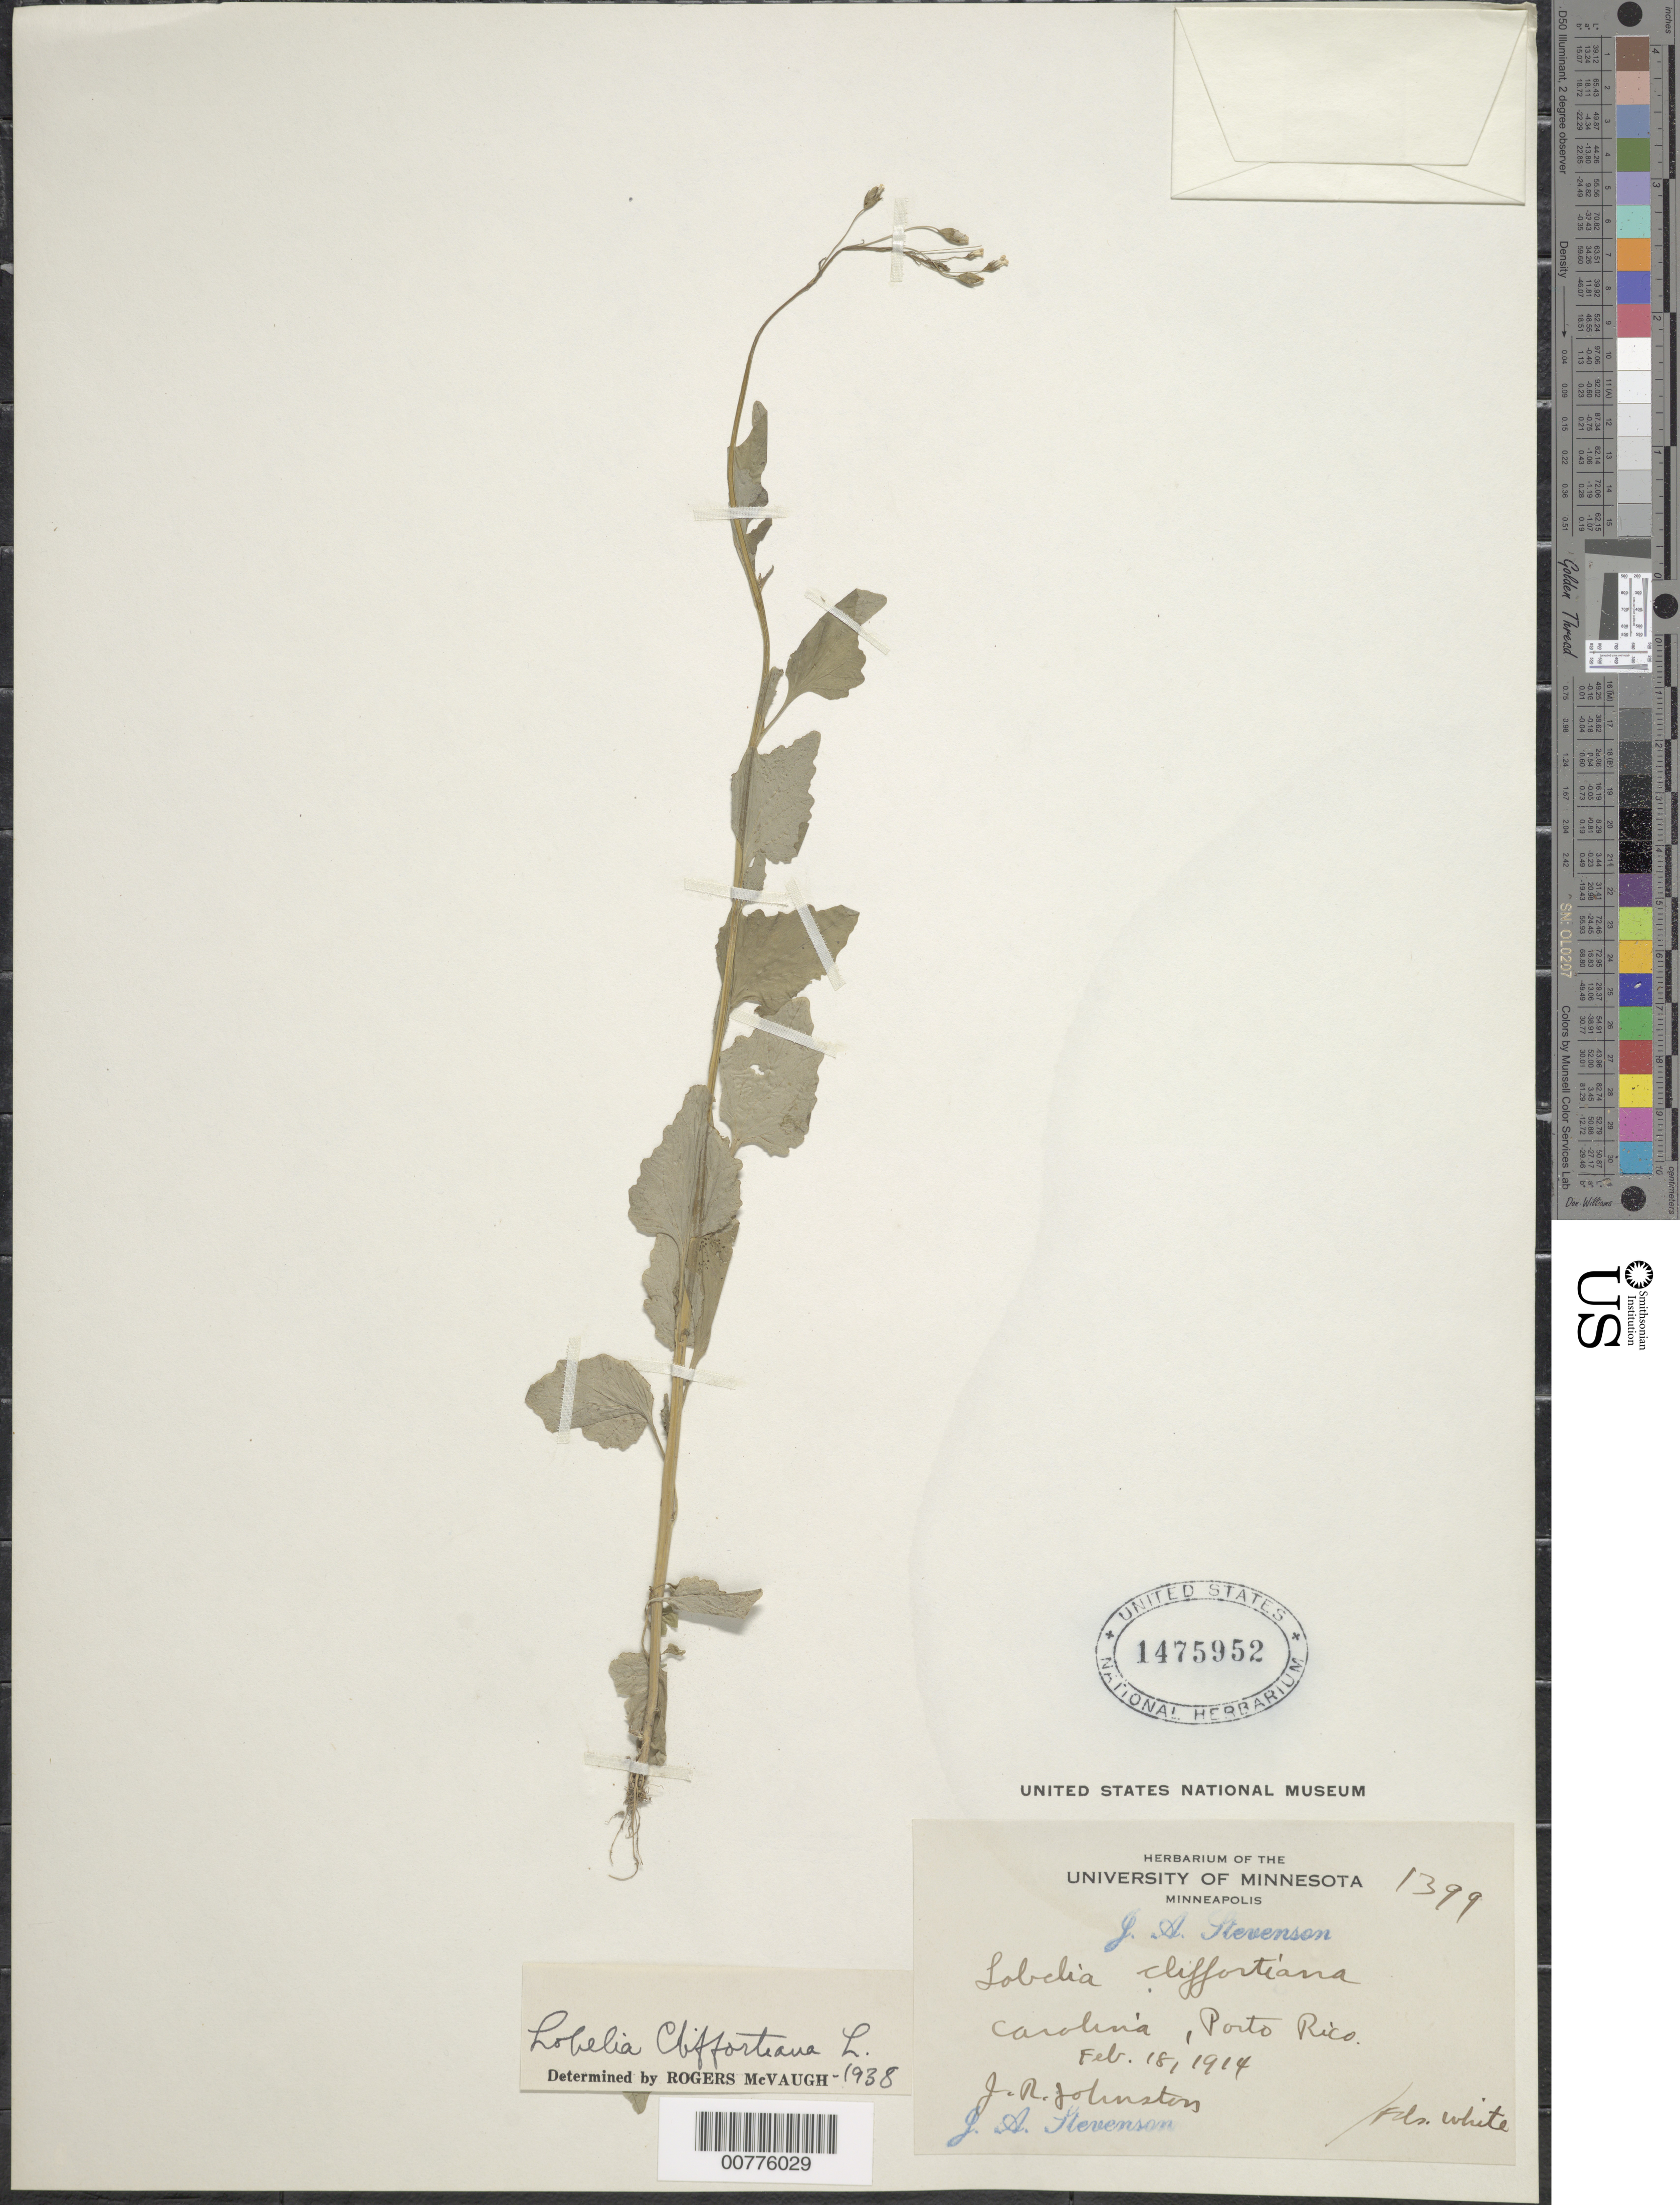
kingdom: Plantae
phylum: Tracheophyta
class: Magnoliopsida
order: Asterales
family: Campanulaceae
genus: Lobelia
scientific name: Lobelia cliffortiana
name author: L.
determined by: McVaugh, R.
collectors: J. Stevenson & J. Johnston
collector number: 1399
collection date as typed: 18 Feb 1914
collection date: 1914-02-18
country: Puerto Rico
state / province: Carolina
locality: Carolina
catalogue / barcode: US 1475952